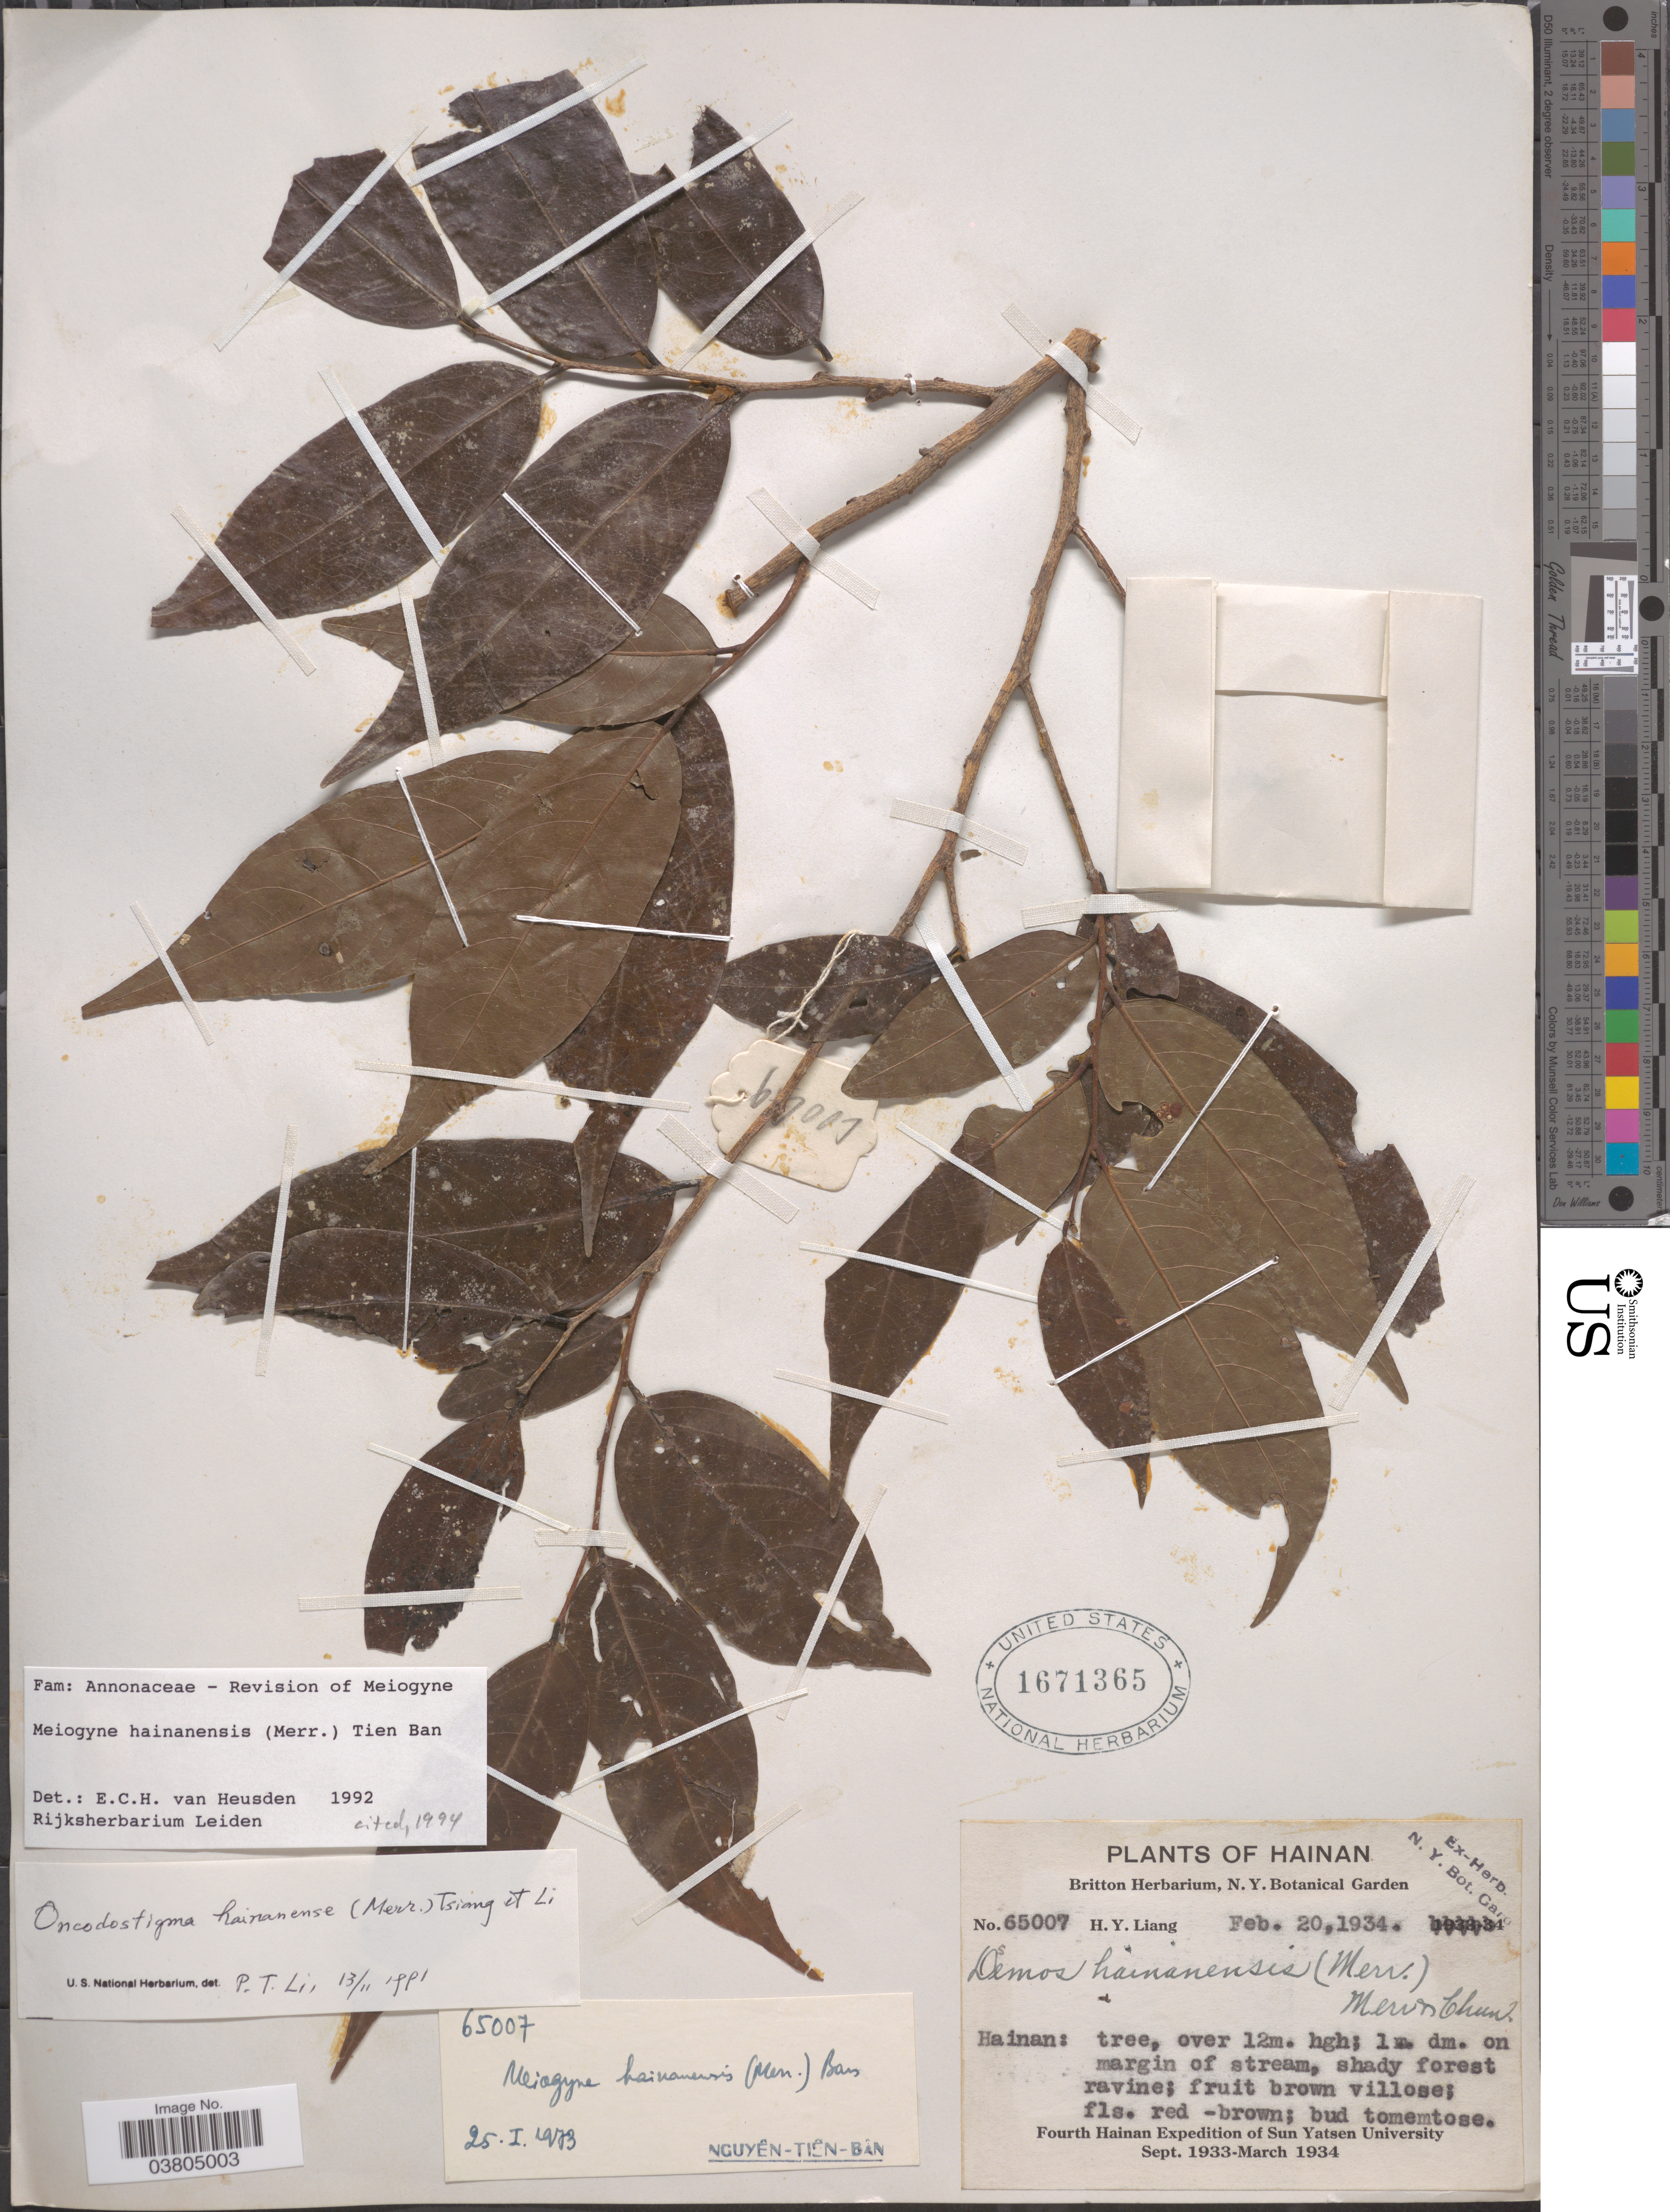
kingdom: Plantae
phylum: Tracheophyta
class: Magnoliopsida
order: Magnoliales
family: Annonaceae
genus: Meiogyne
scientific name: Meiogyne hainanensis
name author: (Merr.) Bân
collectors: H. Y. Liang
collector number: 65007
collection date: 1934-02-20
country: China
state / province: Hainan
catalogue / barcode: US 1671365